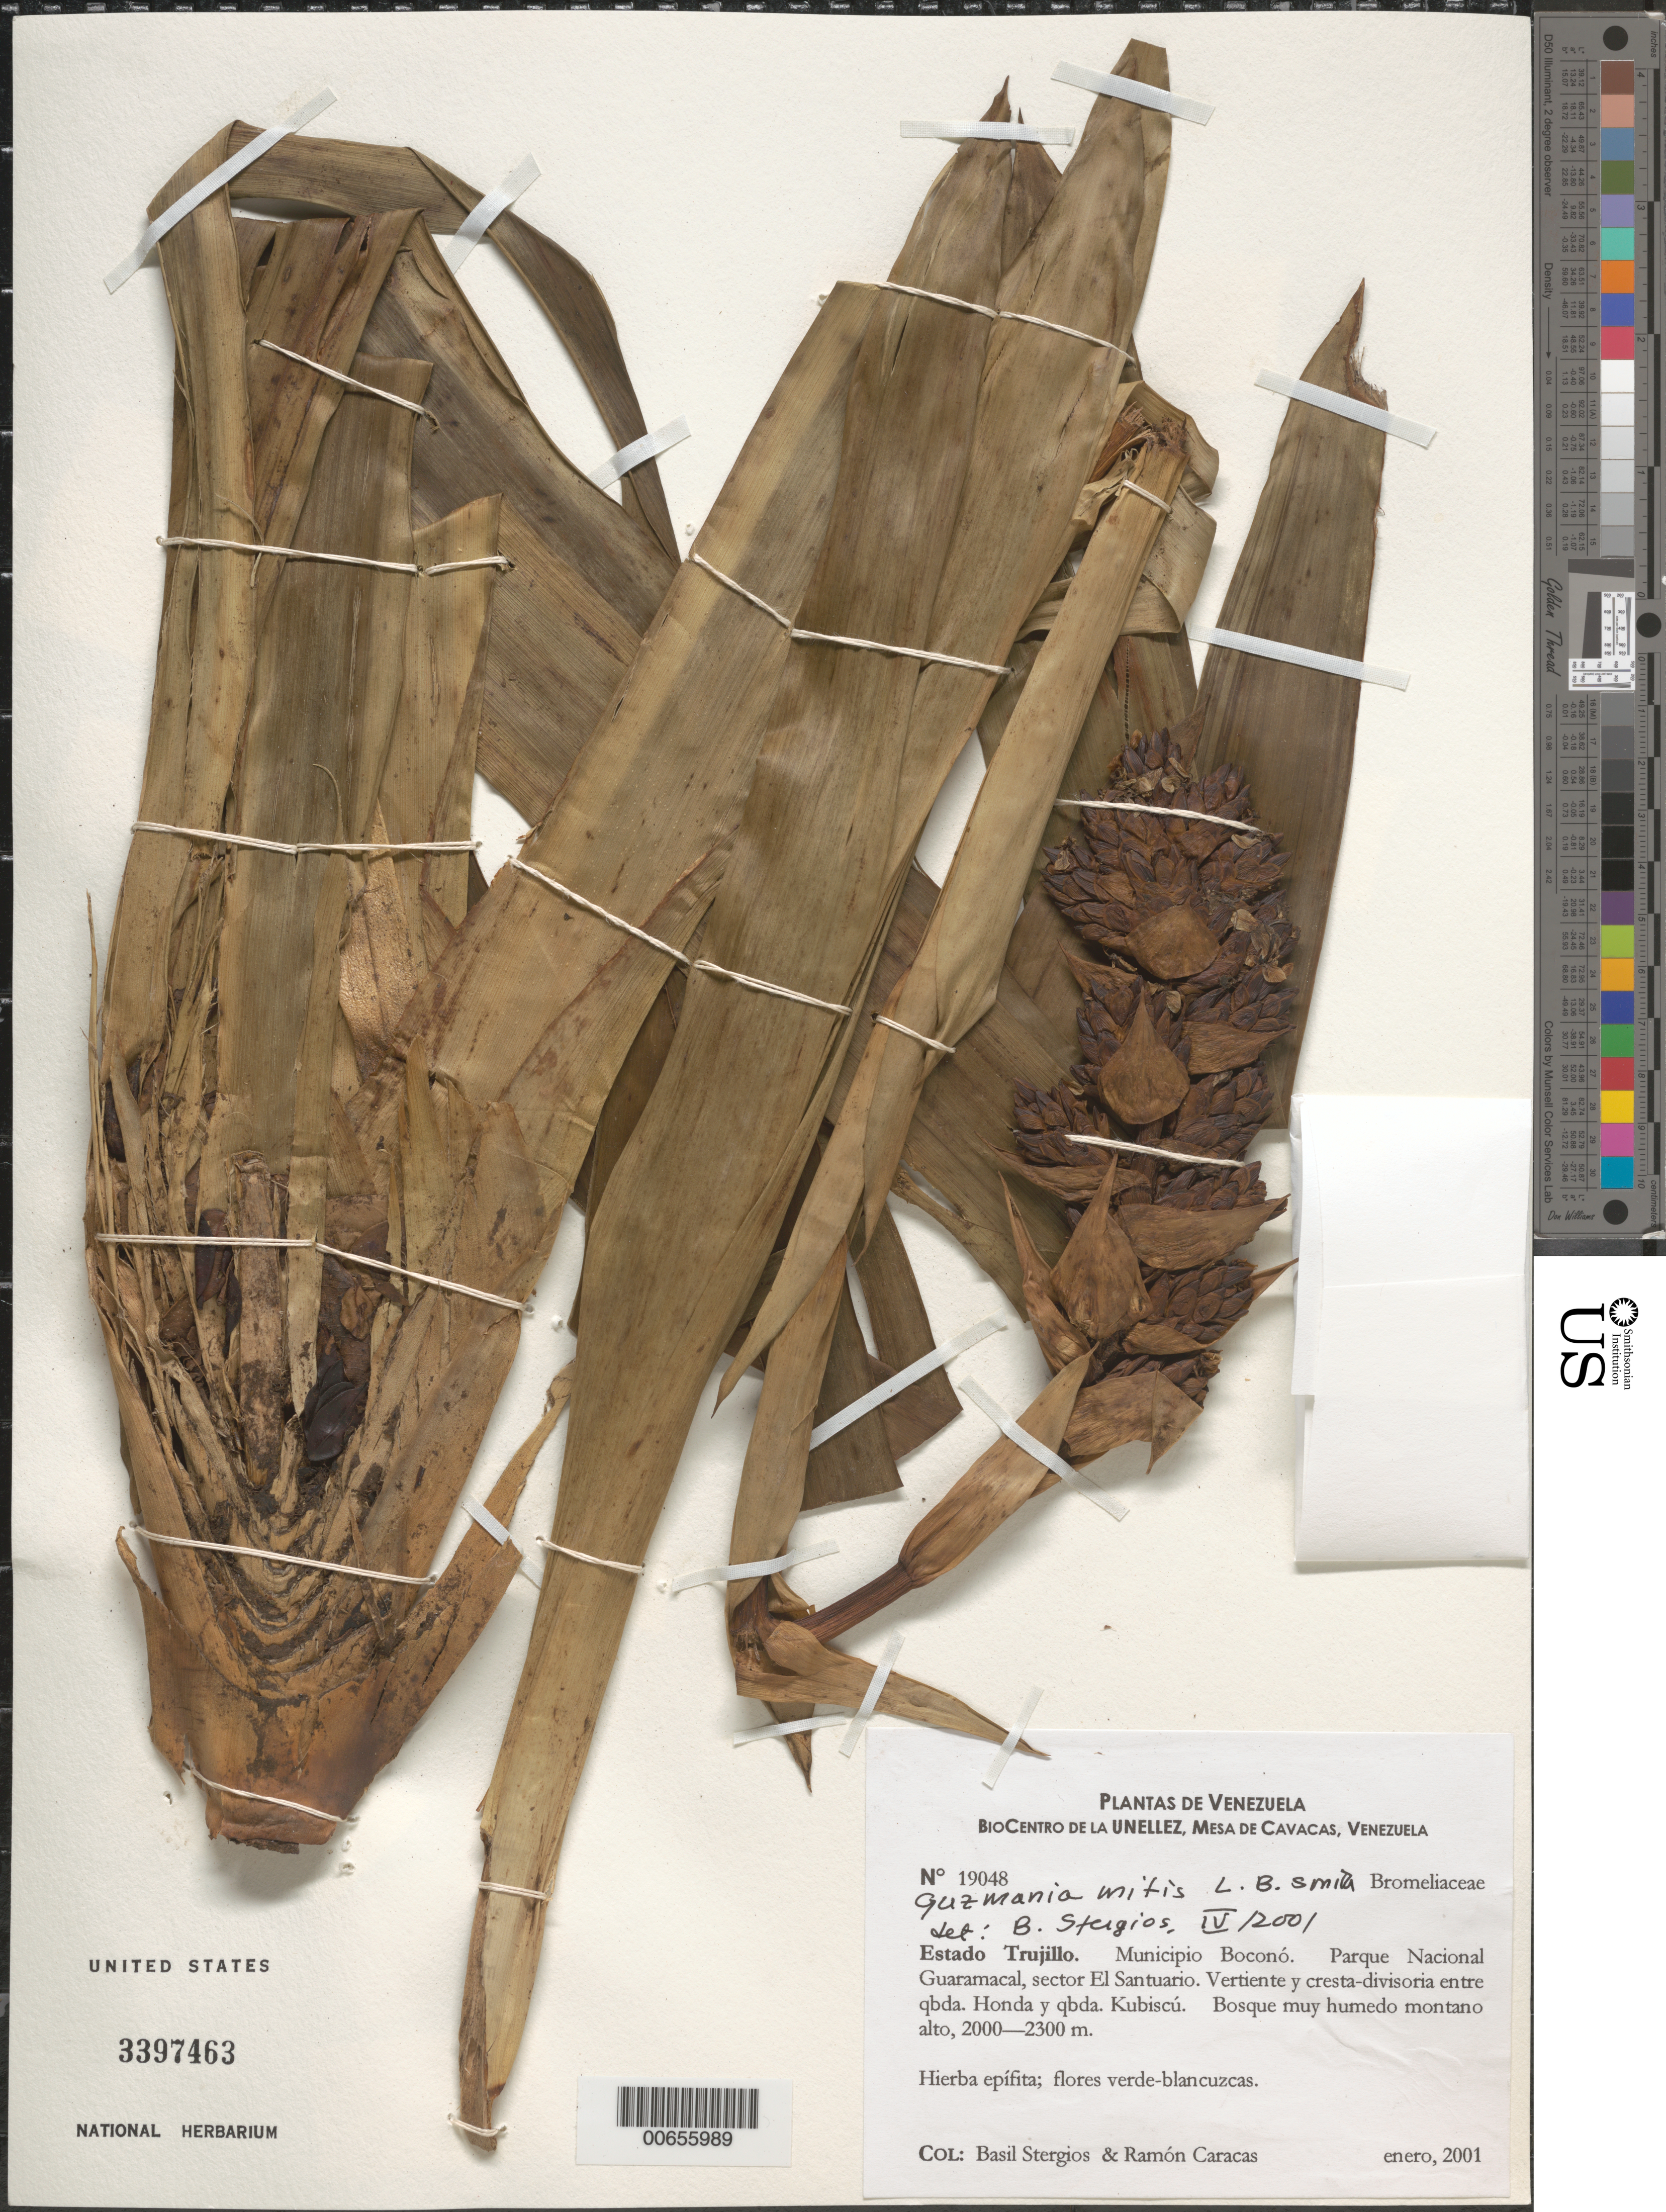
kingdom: Plantae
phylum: Tracheophyta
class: Liliopsida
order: Poales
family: Bromeliaceae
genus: Guzmania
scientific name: Guzmania mitis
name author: L.B. Sm.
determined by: Stergios, B. G.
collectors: B. G. Stergios & R. Caracas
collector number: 19048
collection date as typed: Jan 2001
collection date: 2001-01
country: Venezuela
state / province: Trujillo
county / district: Boconó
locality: Parque Nacional Guaramacal, sector El Santuario, vertiente y cresta-divisoria entre Quebrada Honda y Quebrada Kubiscú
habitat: Bosque muy húmedo montano alto.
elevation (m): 2000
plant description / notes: PORT, SEL, US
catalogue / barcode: US 3397463